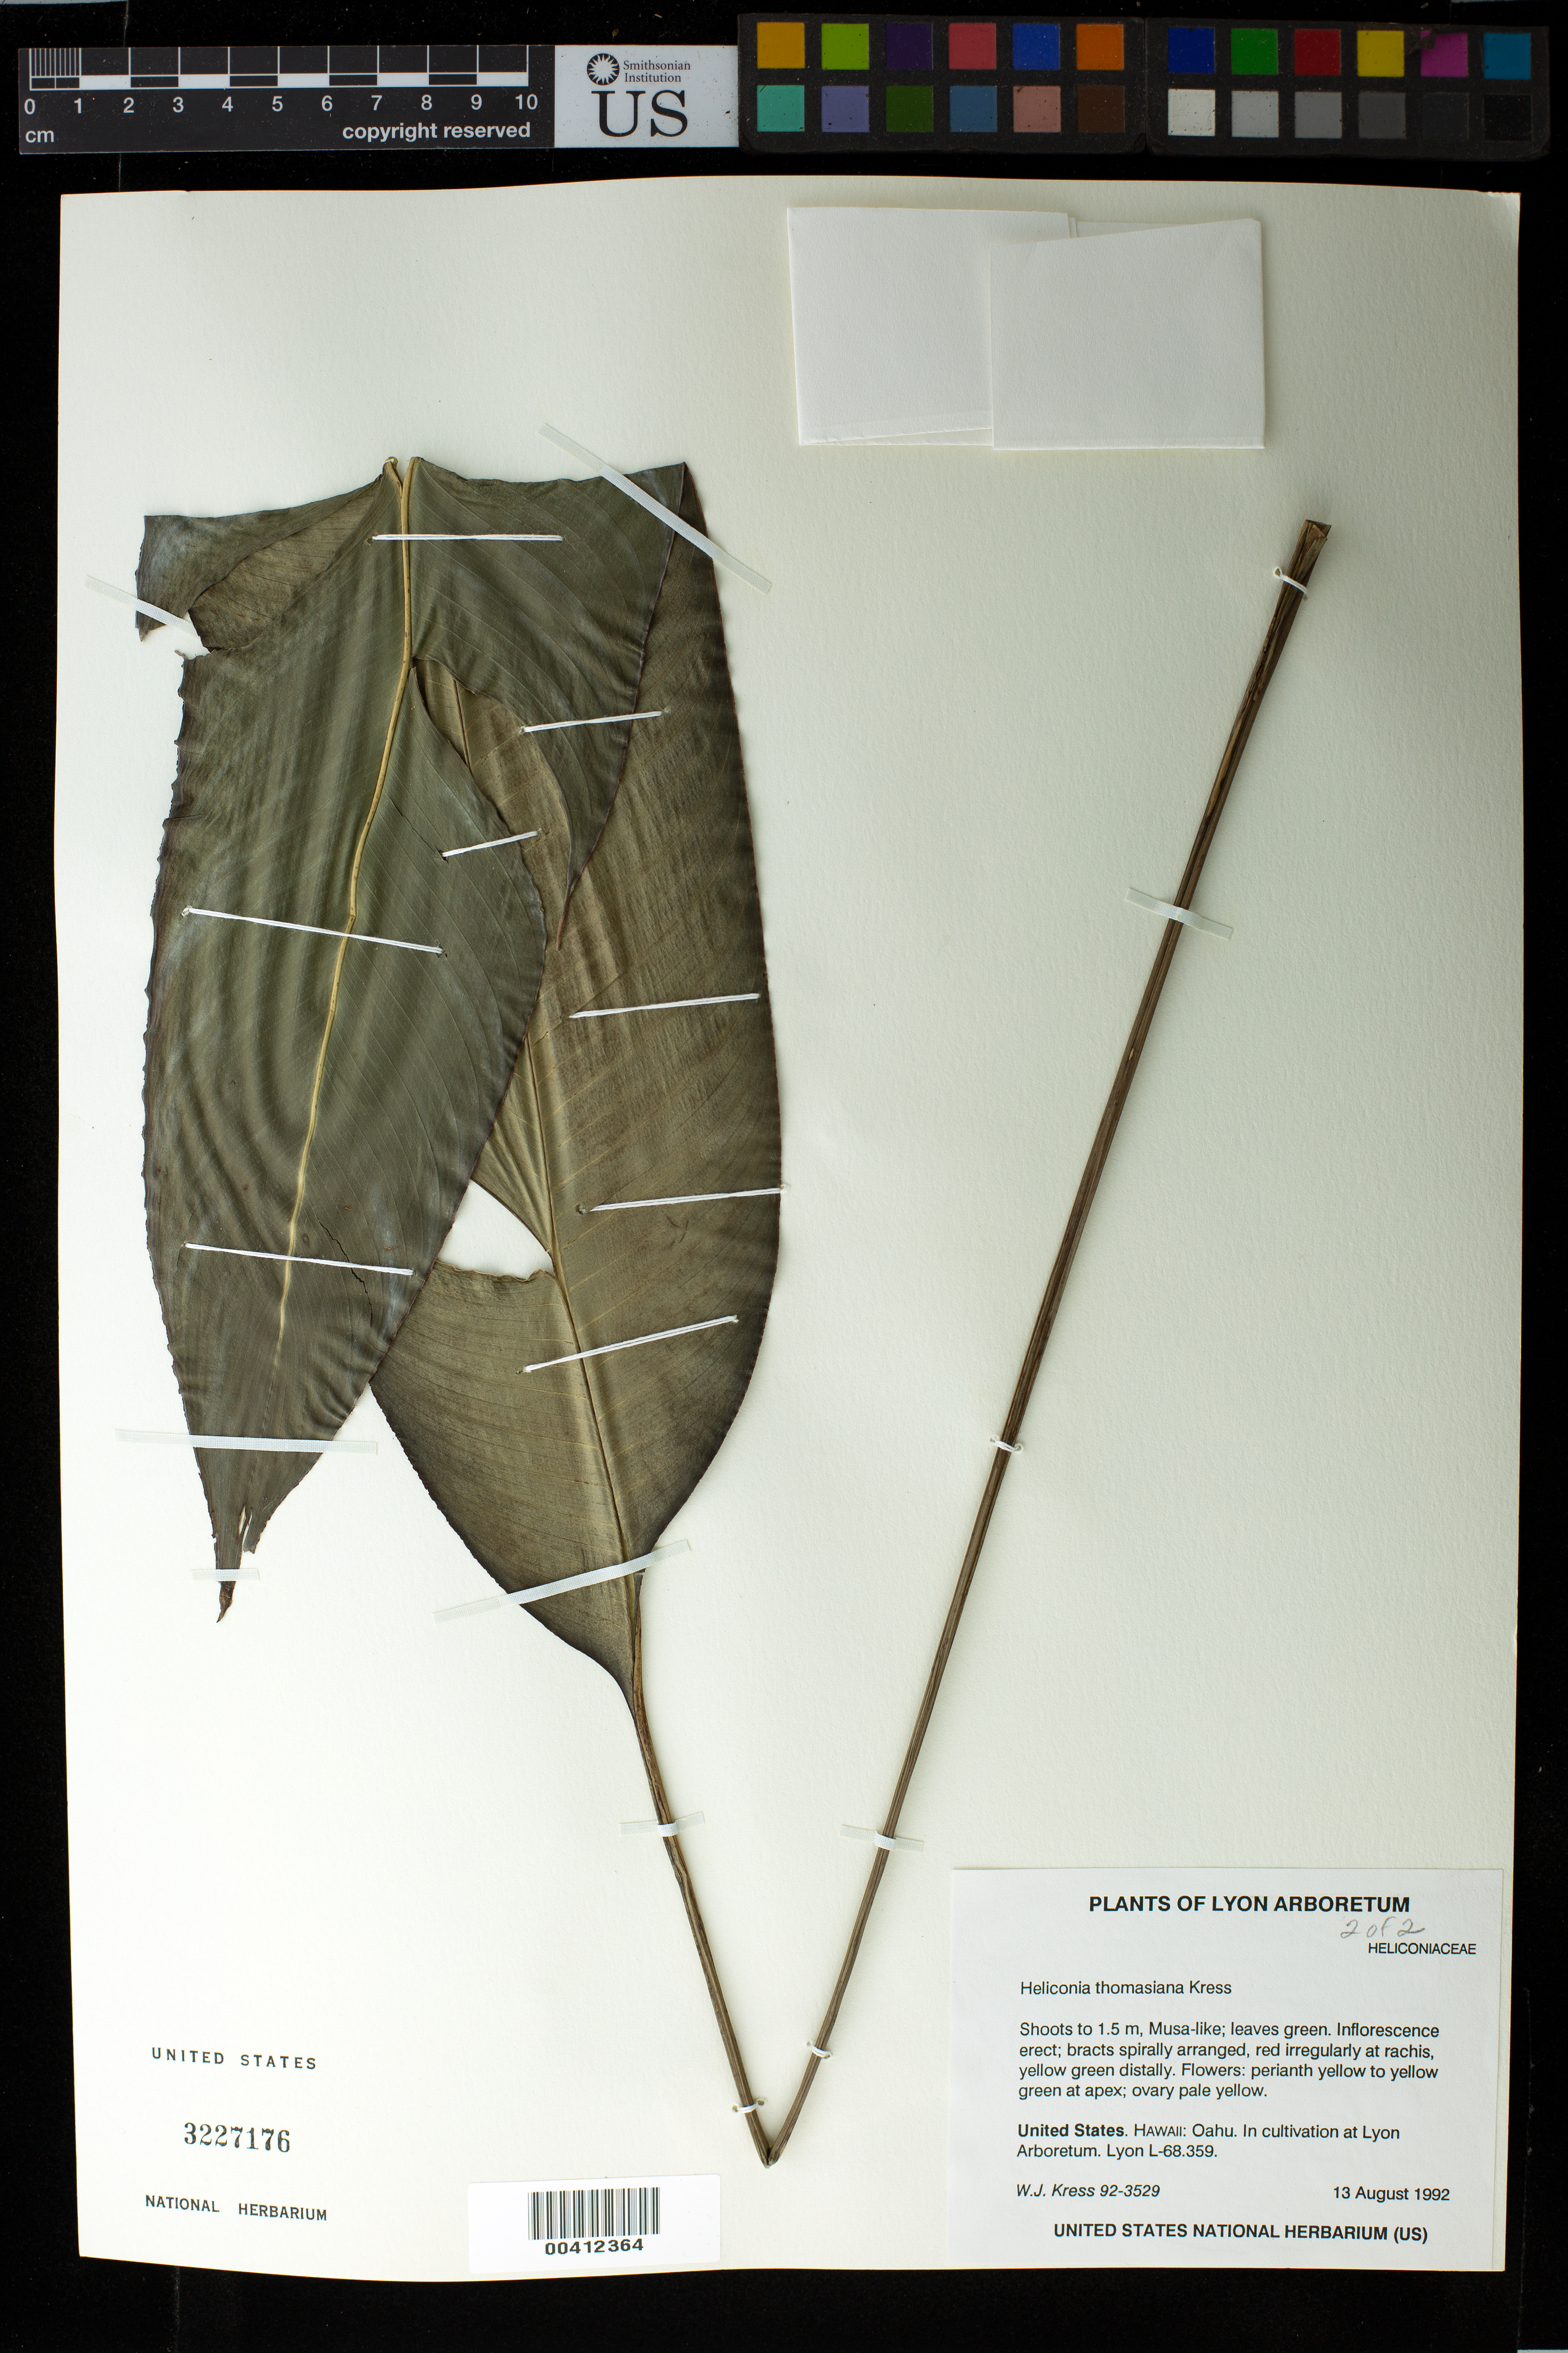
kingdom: Plantae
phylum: Tracheophyta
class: Liliopsida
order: Zingiberales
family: Heliconiaceae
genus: Heliconia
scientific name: Heliconia thomasiana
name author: W.J. Kress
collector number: Kress 92-3529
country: United States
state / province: Hawaii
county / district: Honolulu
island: Oahu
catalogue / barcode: US 3227176